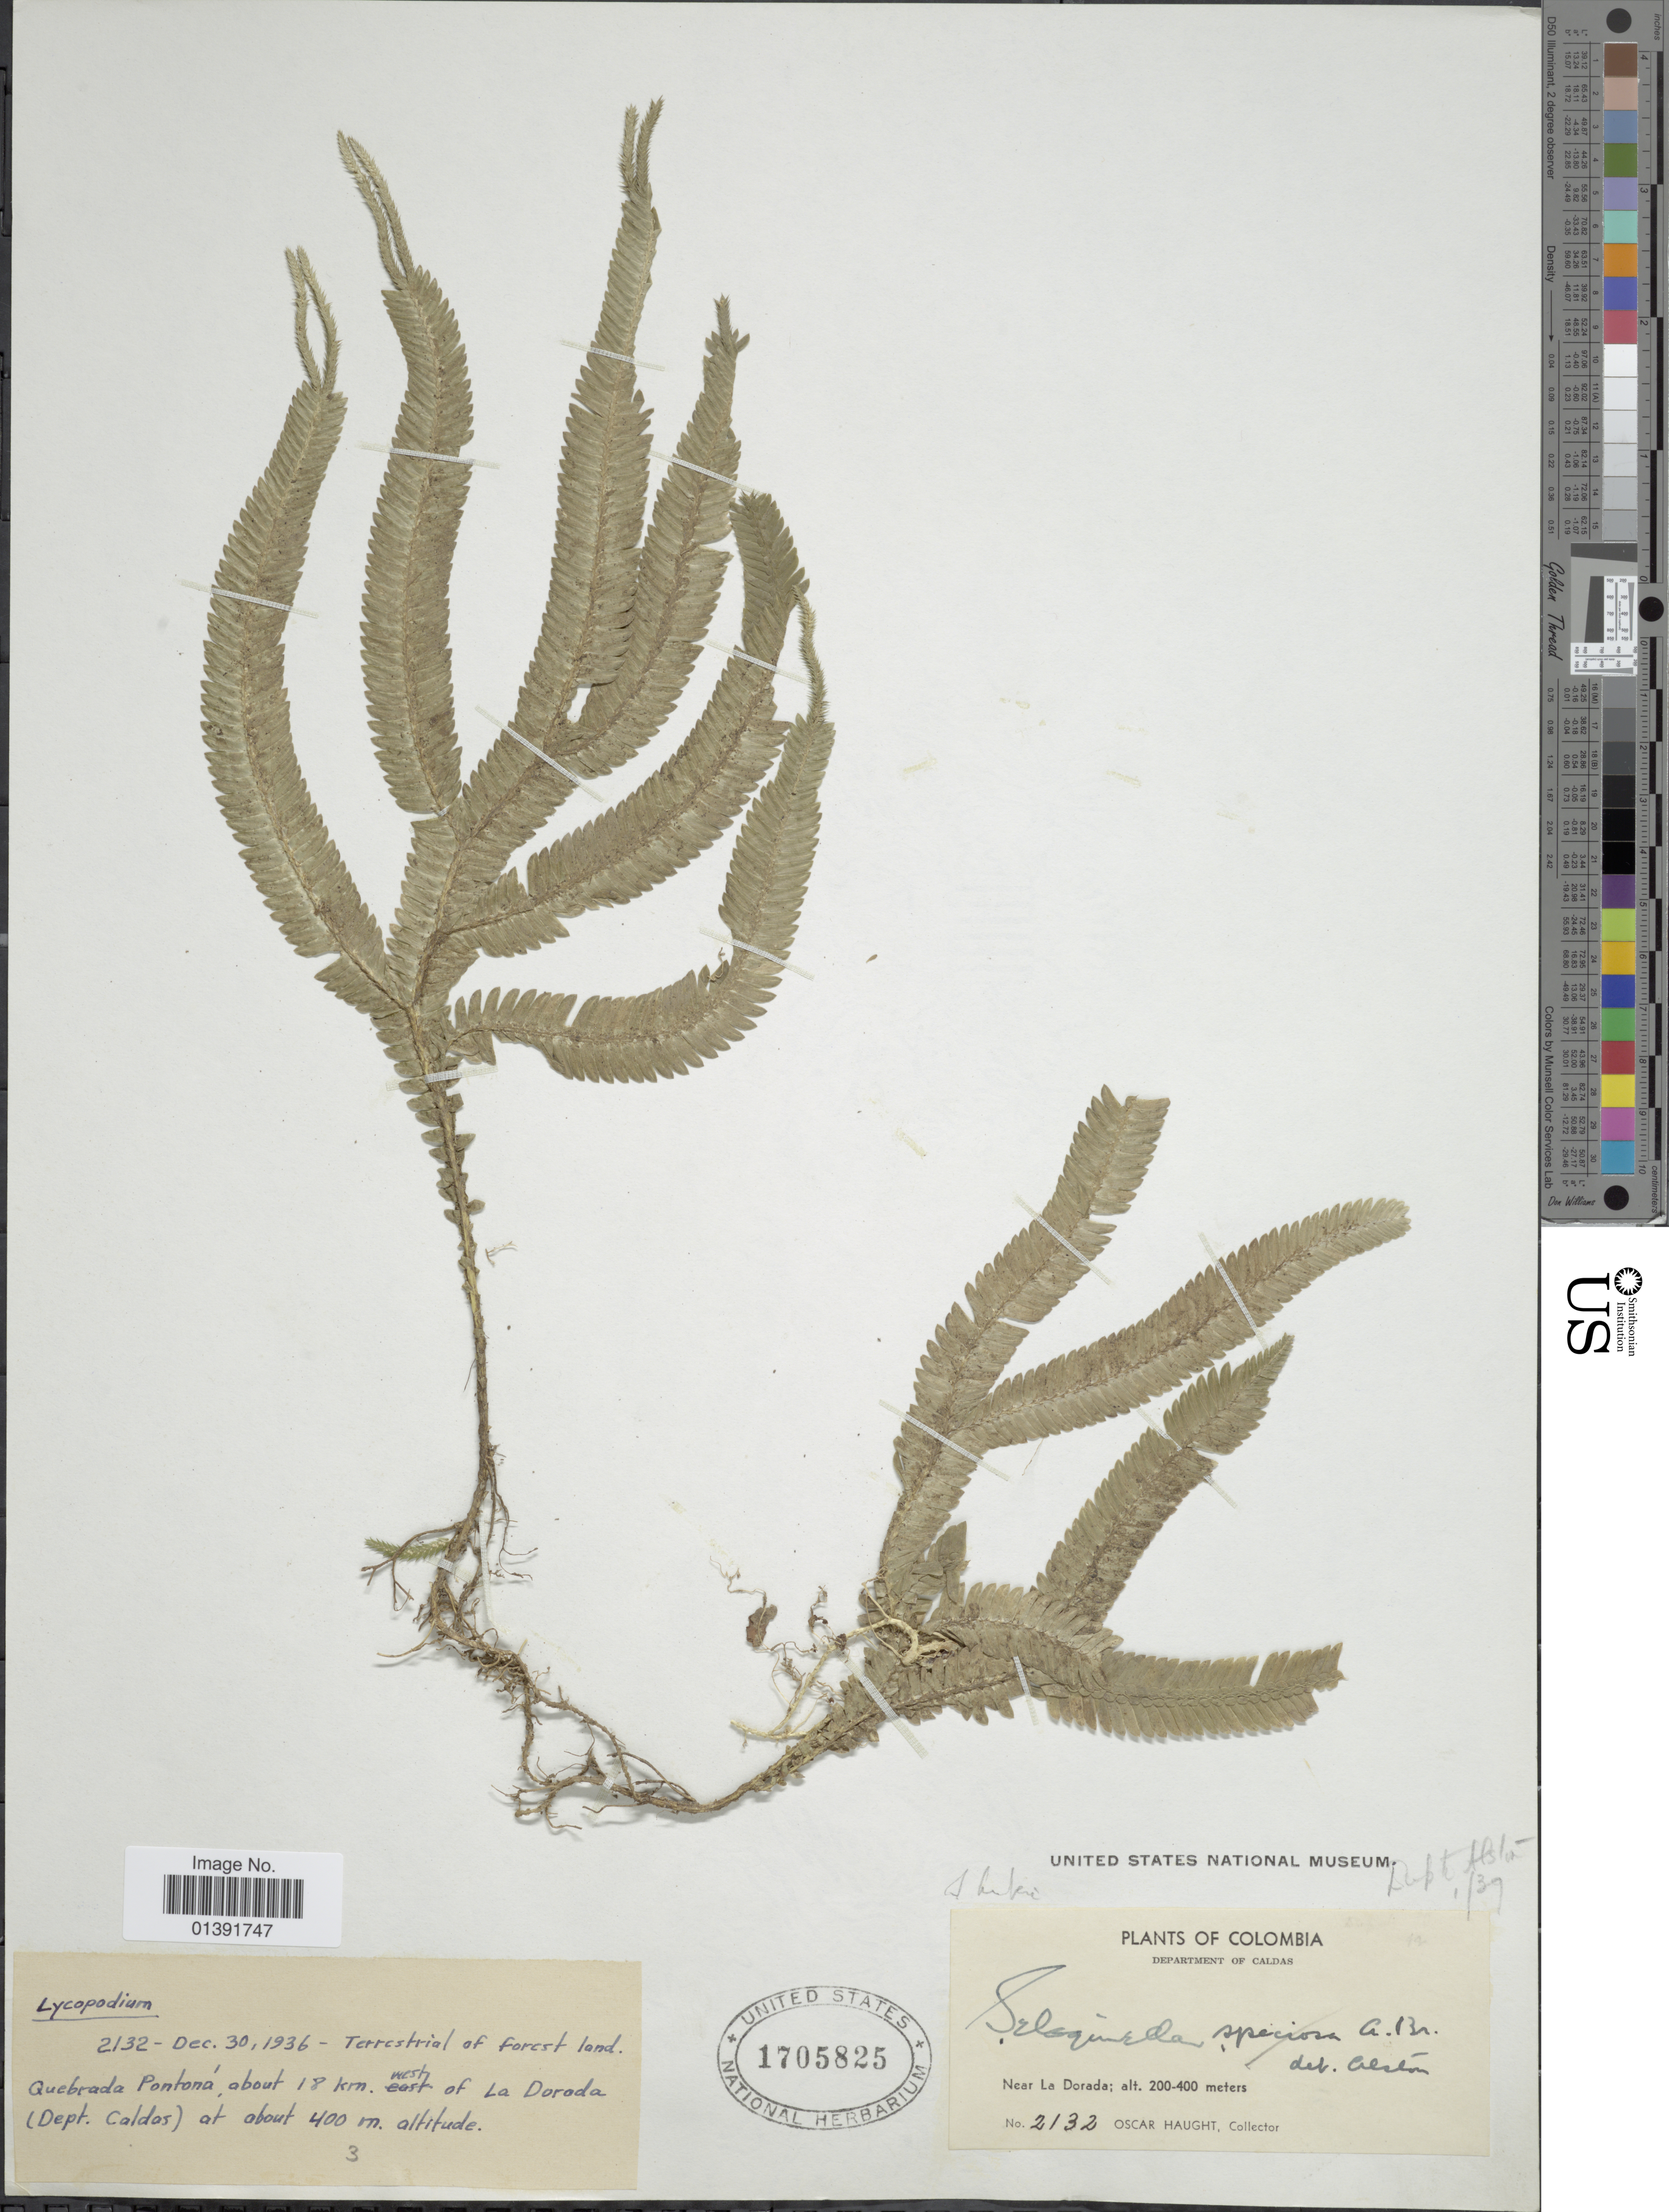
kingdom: Plantae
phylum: Tracheophyta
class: Lycopodiopsida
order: Selaginellales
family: Selaginellaceae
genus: Selaginella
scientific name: Selaginella speciosa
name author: A. Braun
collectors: O. L. Haught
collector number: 2132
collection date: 1936-12-30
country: Colombia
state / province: Caldas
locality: About 18 km west of La Dorada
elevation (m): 200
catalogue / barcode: US 1705825